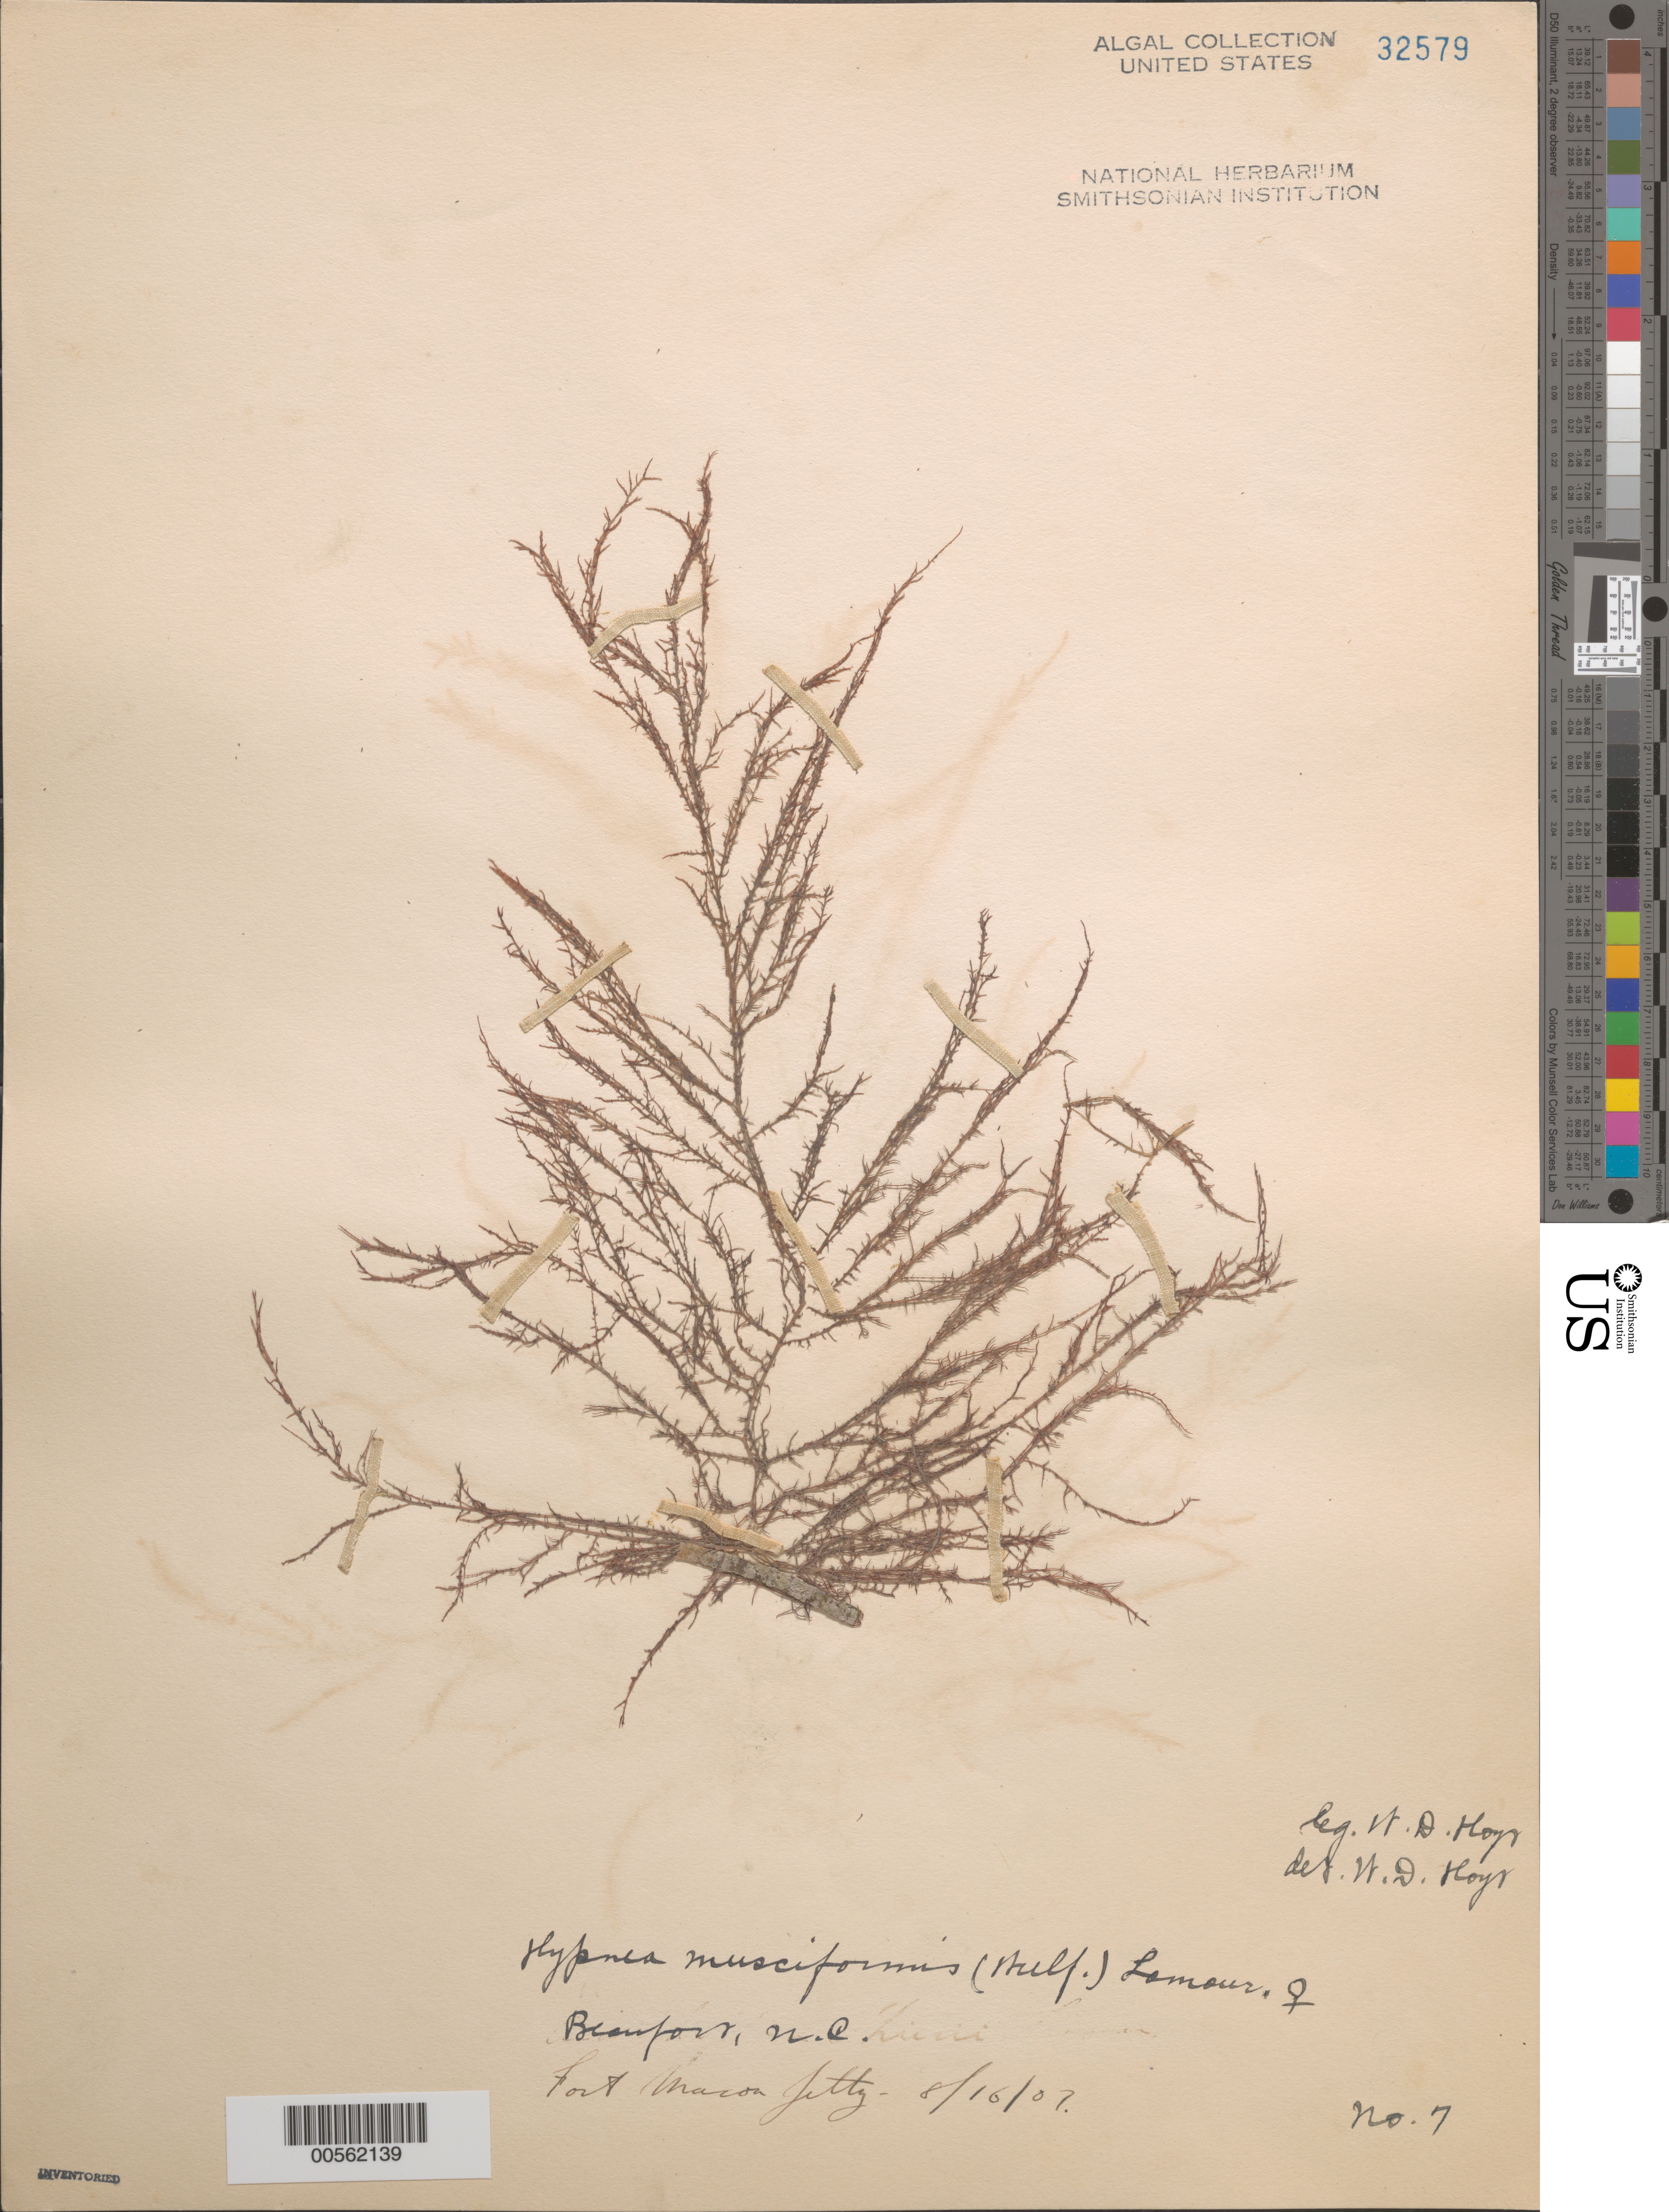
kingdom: Plantae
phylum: Rhodophyta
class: Florideophyceae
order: Gigartinales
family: Cystocloniaceae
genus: Hypnea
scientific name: Hypnea musciformis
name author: (Wulfen) J.V.Lamouroux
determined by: Hoyt, W. D.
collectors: W. D. Hoyt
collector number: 7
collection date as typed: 16 Aug 1907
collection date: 1907-08-16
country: United States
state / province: North Carolina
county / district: Carteret County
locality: Beaufort, Fort Macon jetty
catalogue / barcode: US 32579